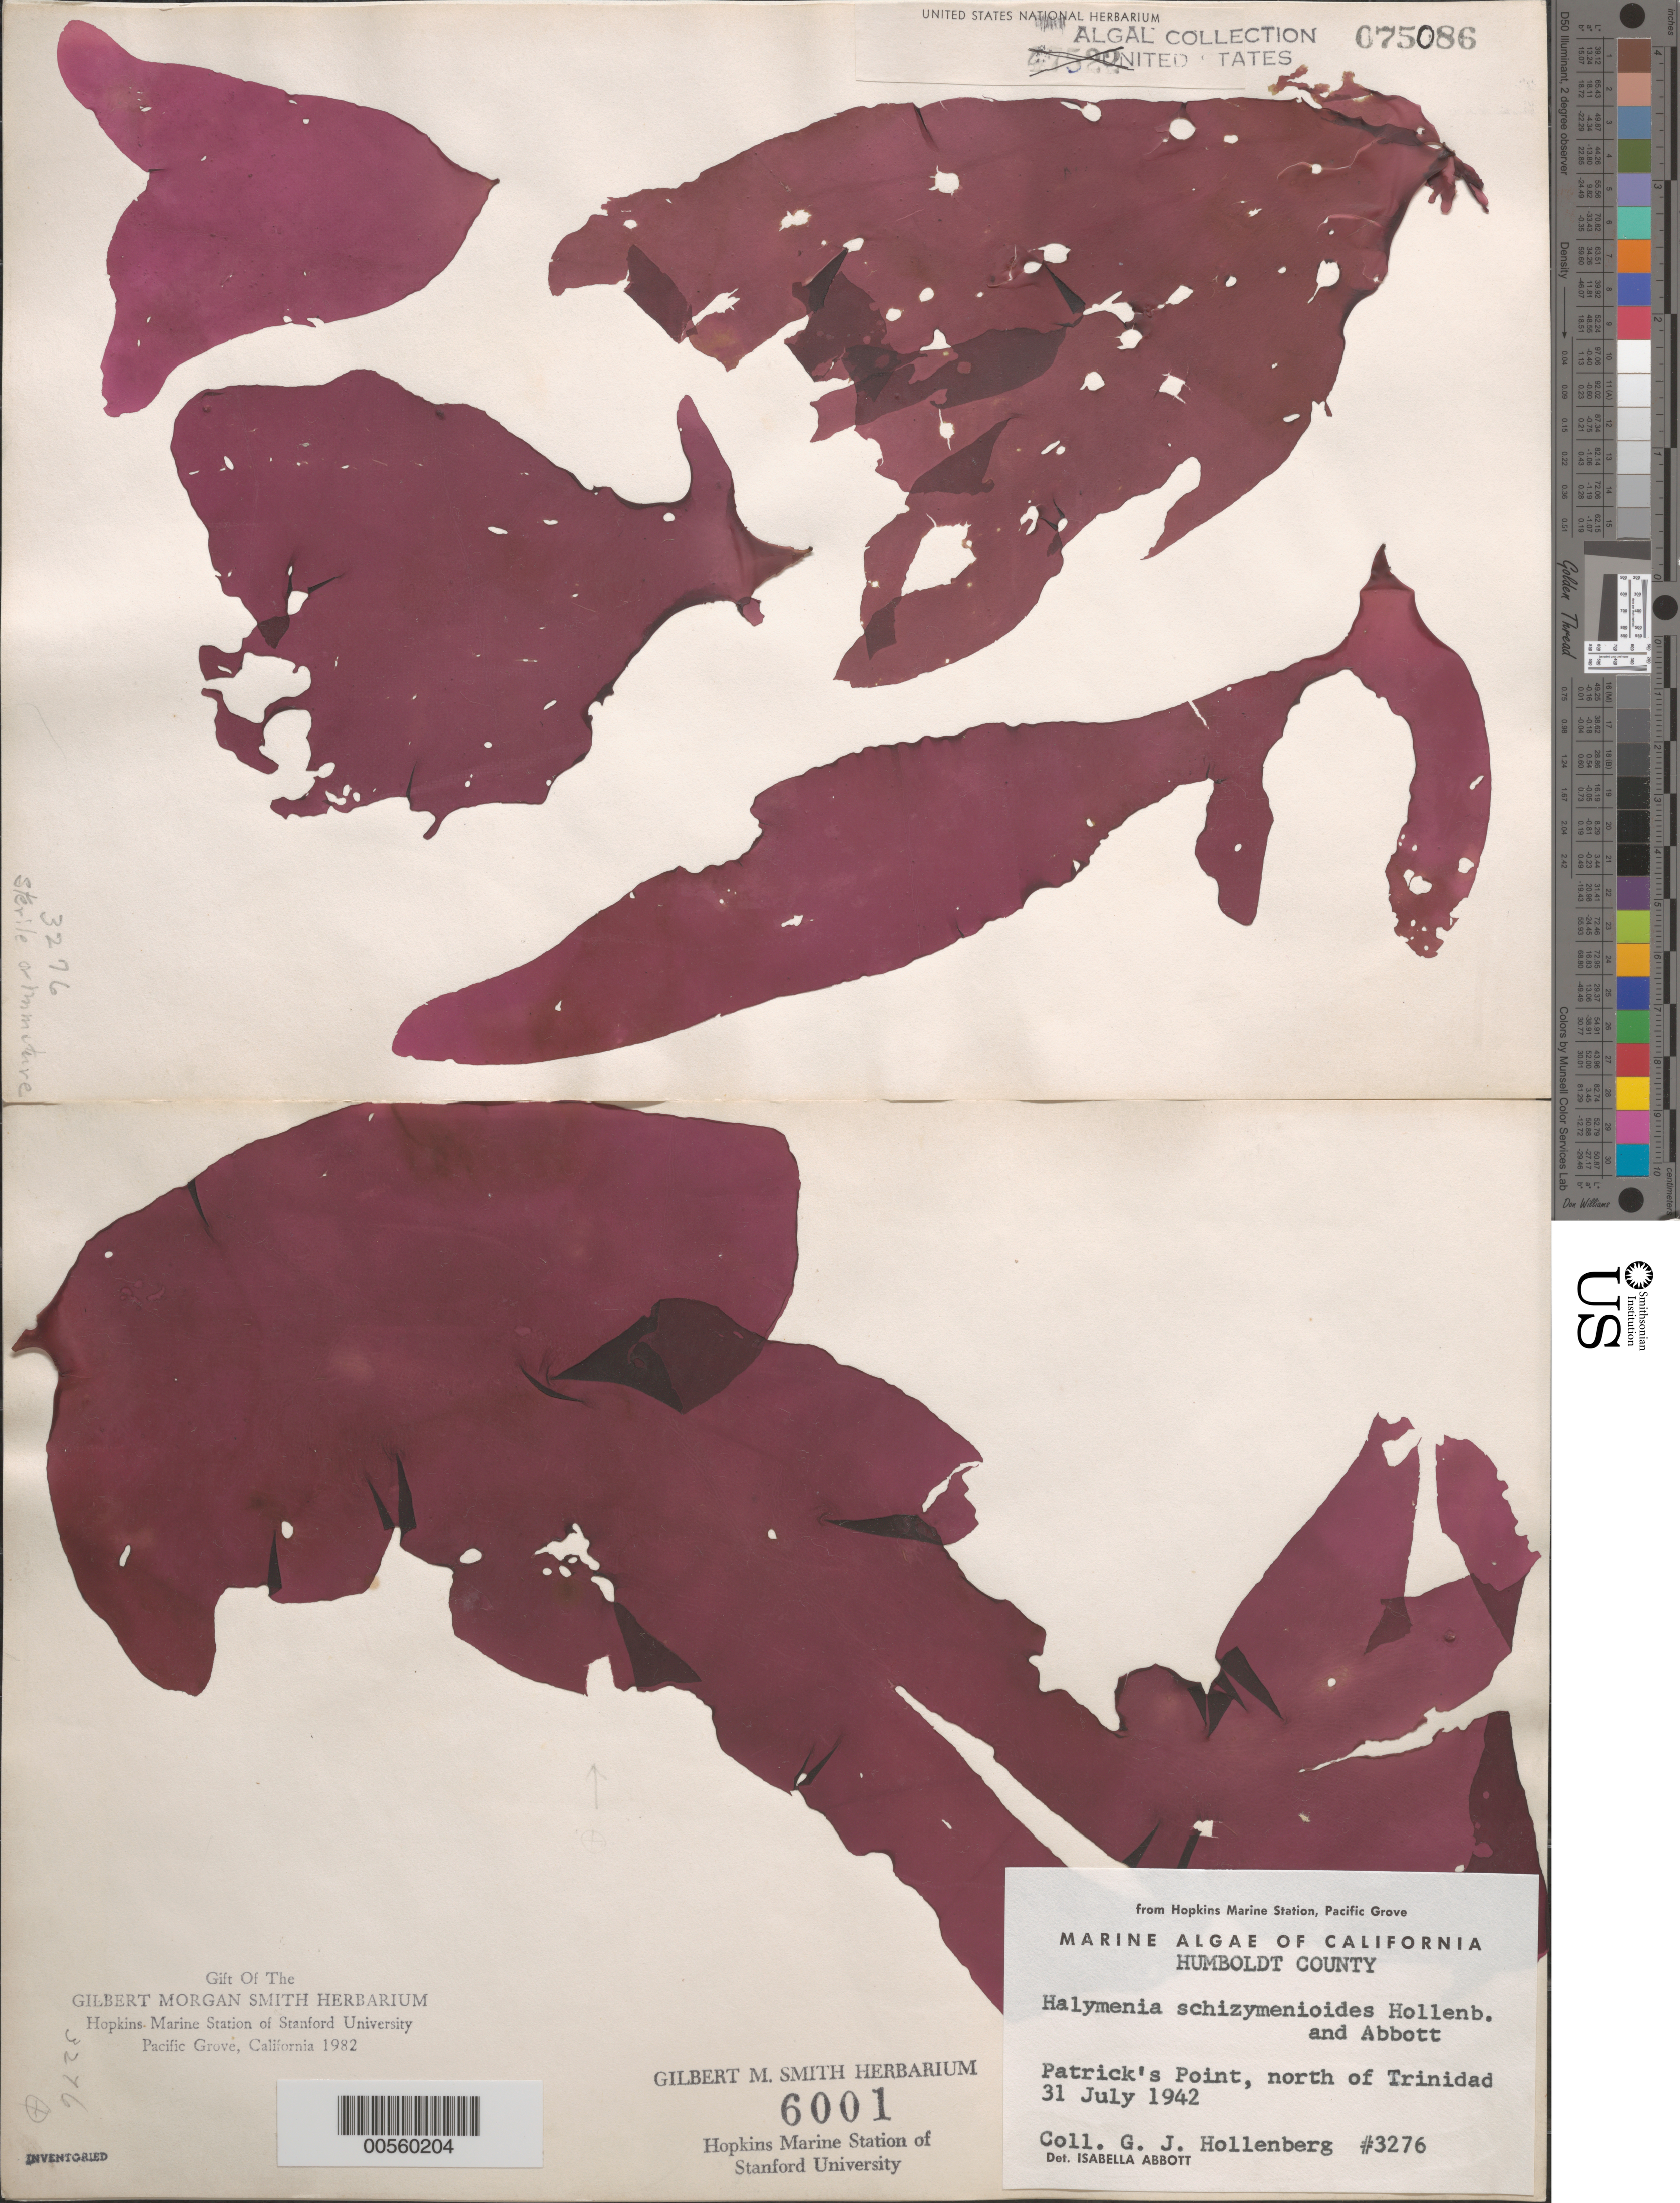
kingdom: Plantae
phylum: Rhodophyta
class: Florideophyceae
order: Halymeniales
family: Halymeniaceae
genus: Halymenia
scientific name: Halymenia schizymenioides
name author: Hollenb. & I.A. Abbott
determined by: Abbott, Isabella A.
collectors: G. Hollenberg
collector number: GJH 3276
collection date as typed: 31 Jul 1942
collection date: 1942-07-31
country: United States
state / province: California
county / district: Humboldt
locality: Patrick's Point, north of Trinidad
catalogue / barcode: US 75086